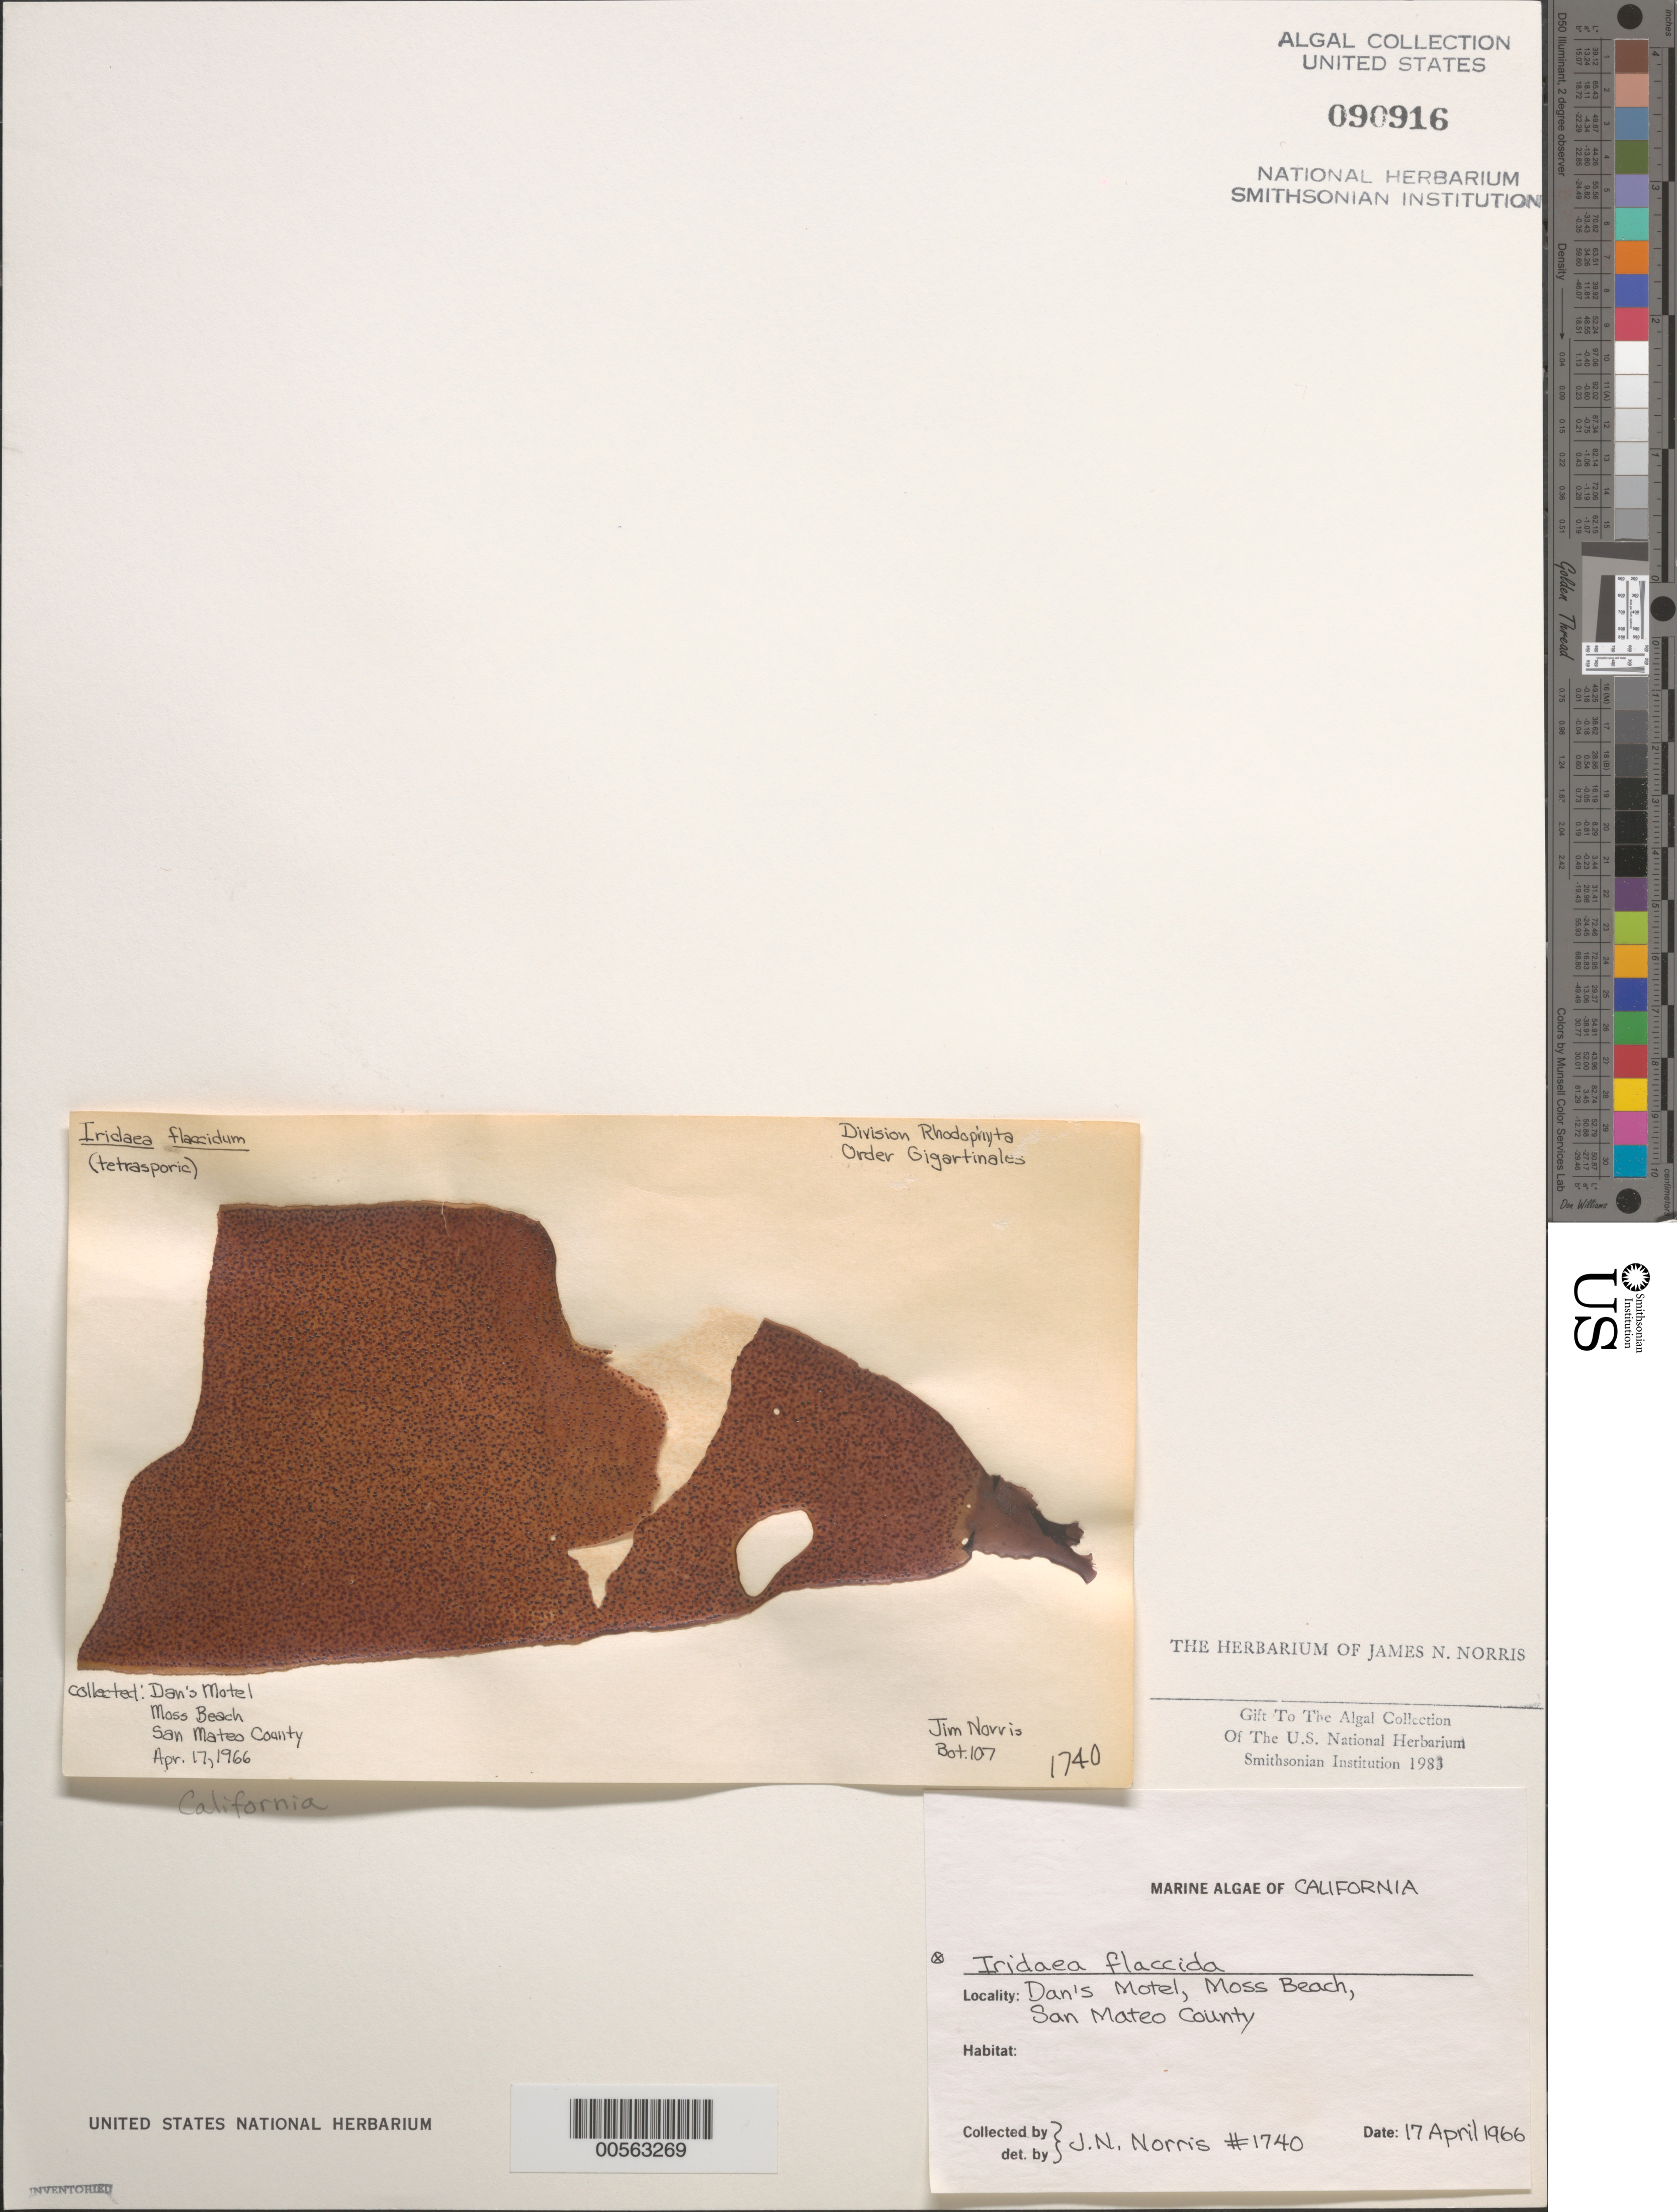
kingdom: Plantae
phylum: Rhodophyta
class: Florideophyceae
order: Gigartinales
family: Gigartinaceae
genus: Mazzaella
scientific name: Mazzaella flaccida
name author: (Setchell & N.L. Gardner) Fredericq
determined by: Algae name updating Project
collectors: J. N. Norris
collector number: JN-1740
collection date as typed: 17 Apr 1966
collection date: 1966-04-17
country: United States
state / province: California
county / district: San Mateo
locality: Dan's Motel, Moss Beach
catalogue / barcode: US 90916